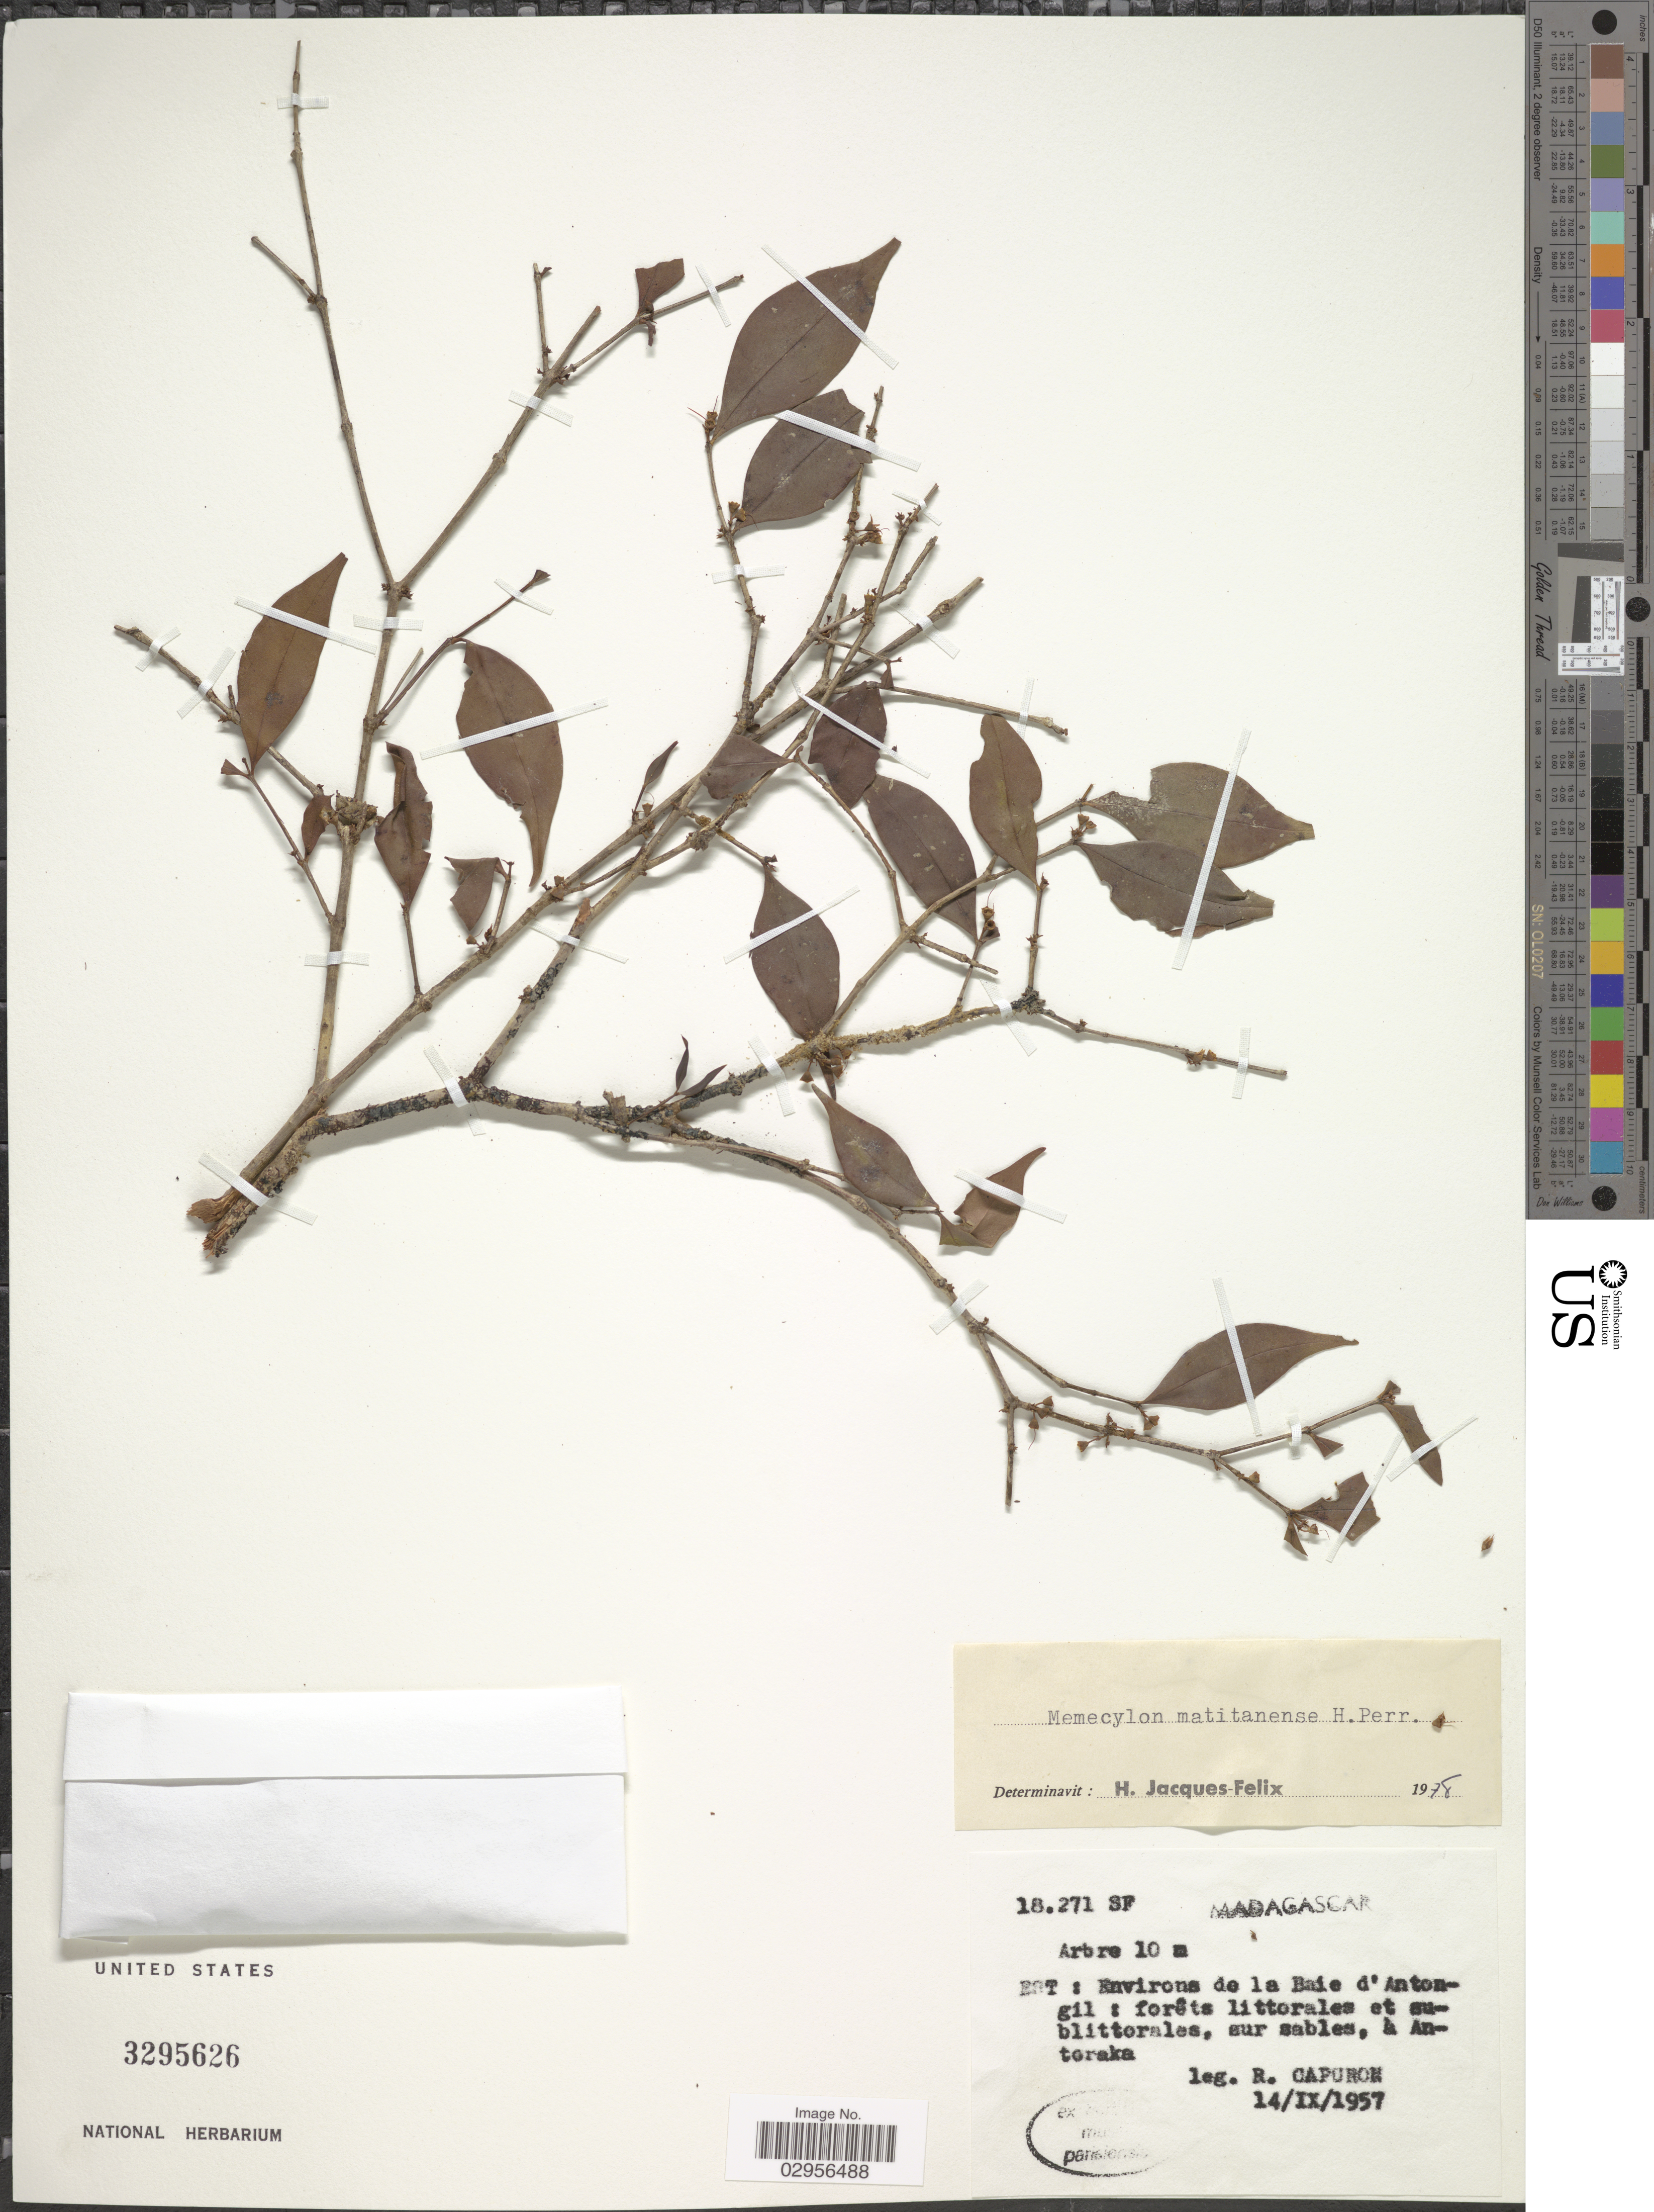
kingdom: Plantae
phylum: Tracheophyta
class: Magnoliopsida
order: Myrtales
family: Melastomataceae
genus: Memecylon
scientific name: Memecylon matitanense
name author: H. Perrier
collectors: R. Capuron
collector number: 18271SF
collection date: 1957-09-14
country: Madagascar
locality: Est: Environs de la Baie d'Antongil: forêts littorales et sublittorales, sur sables, à Antoraka.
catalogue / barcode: US 3295626